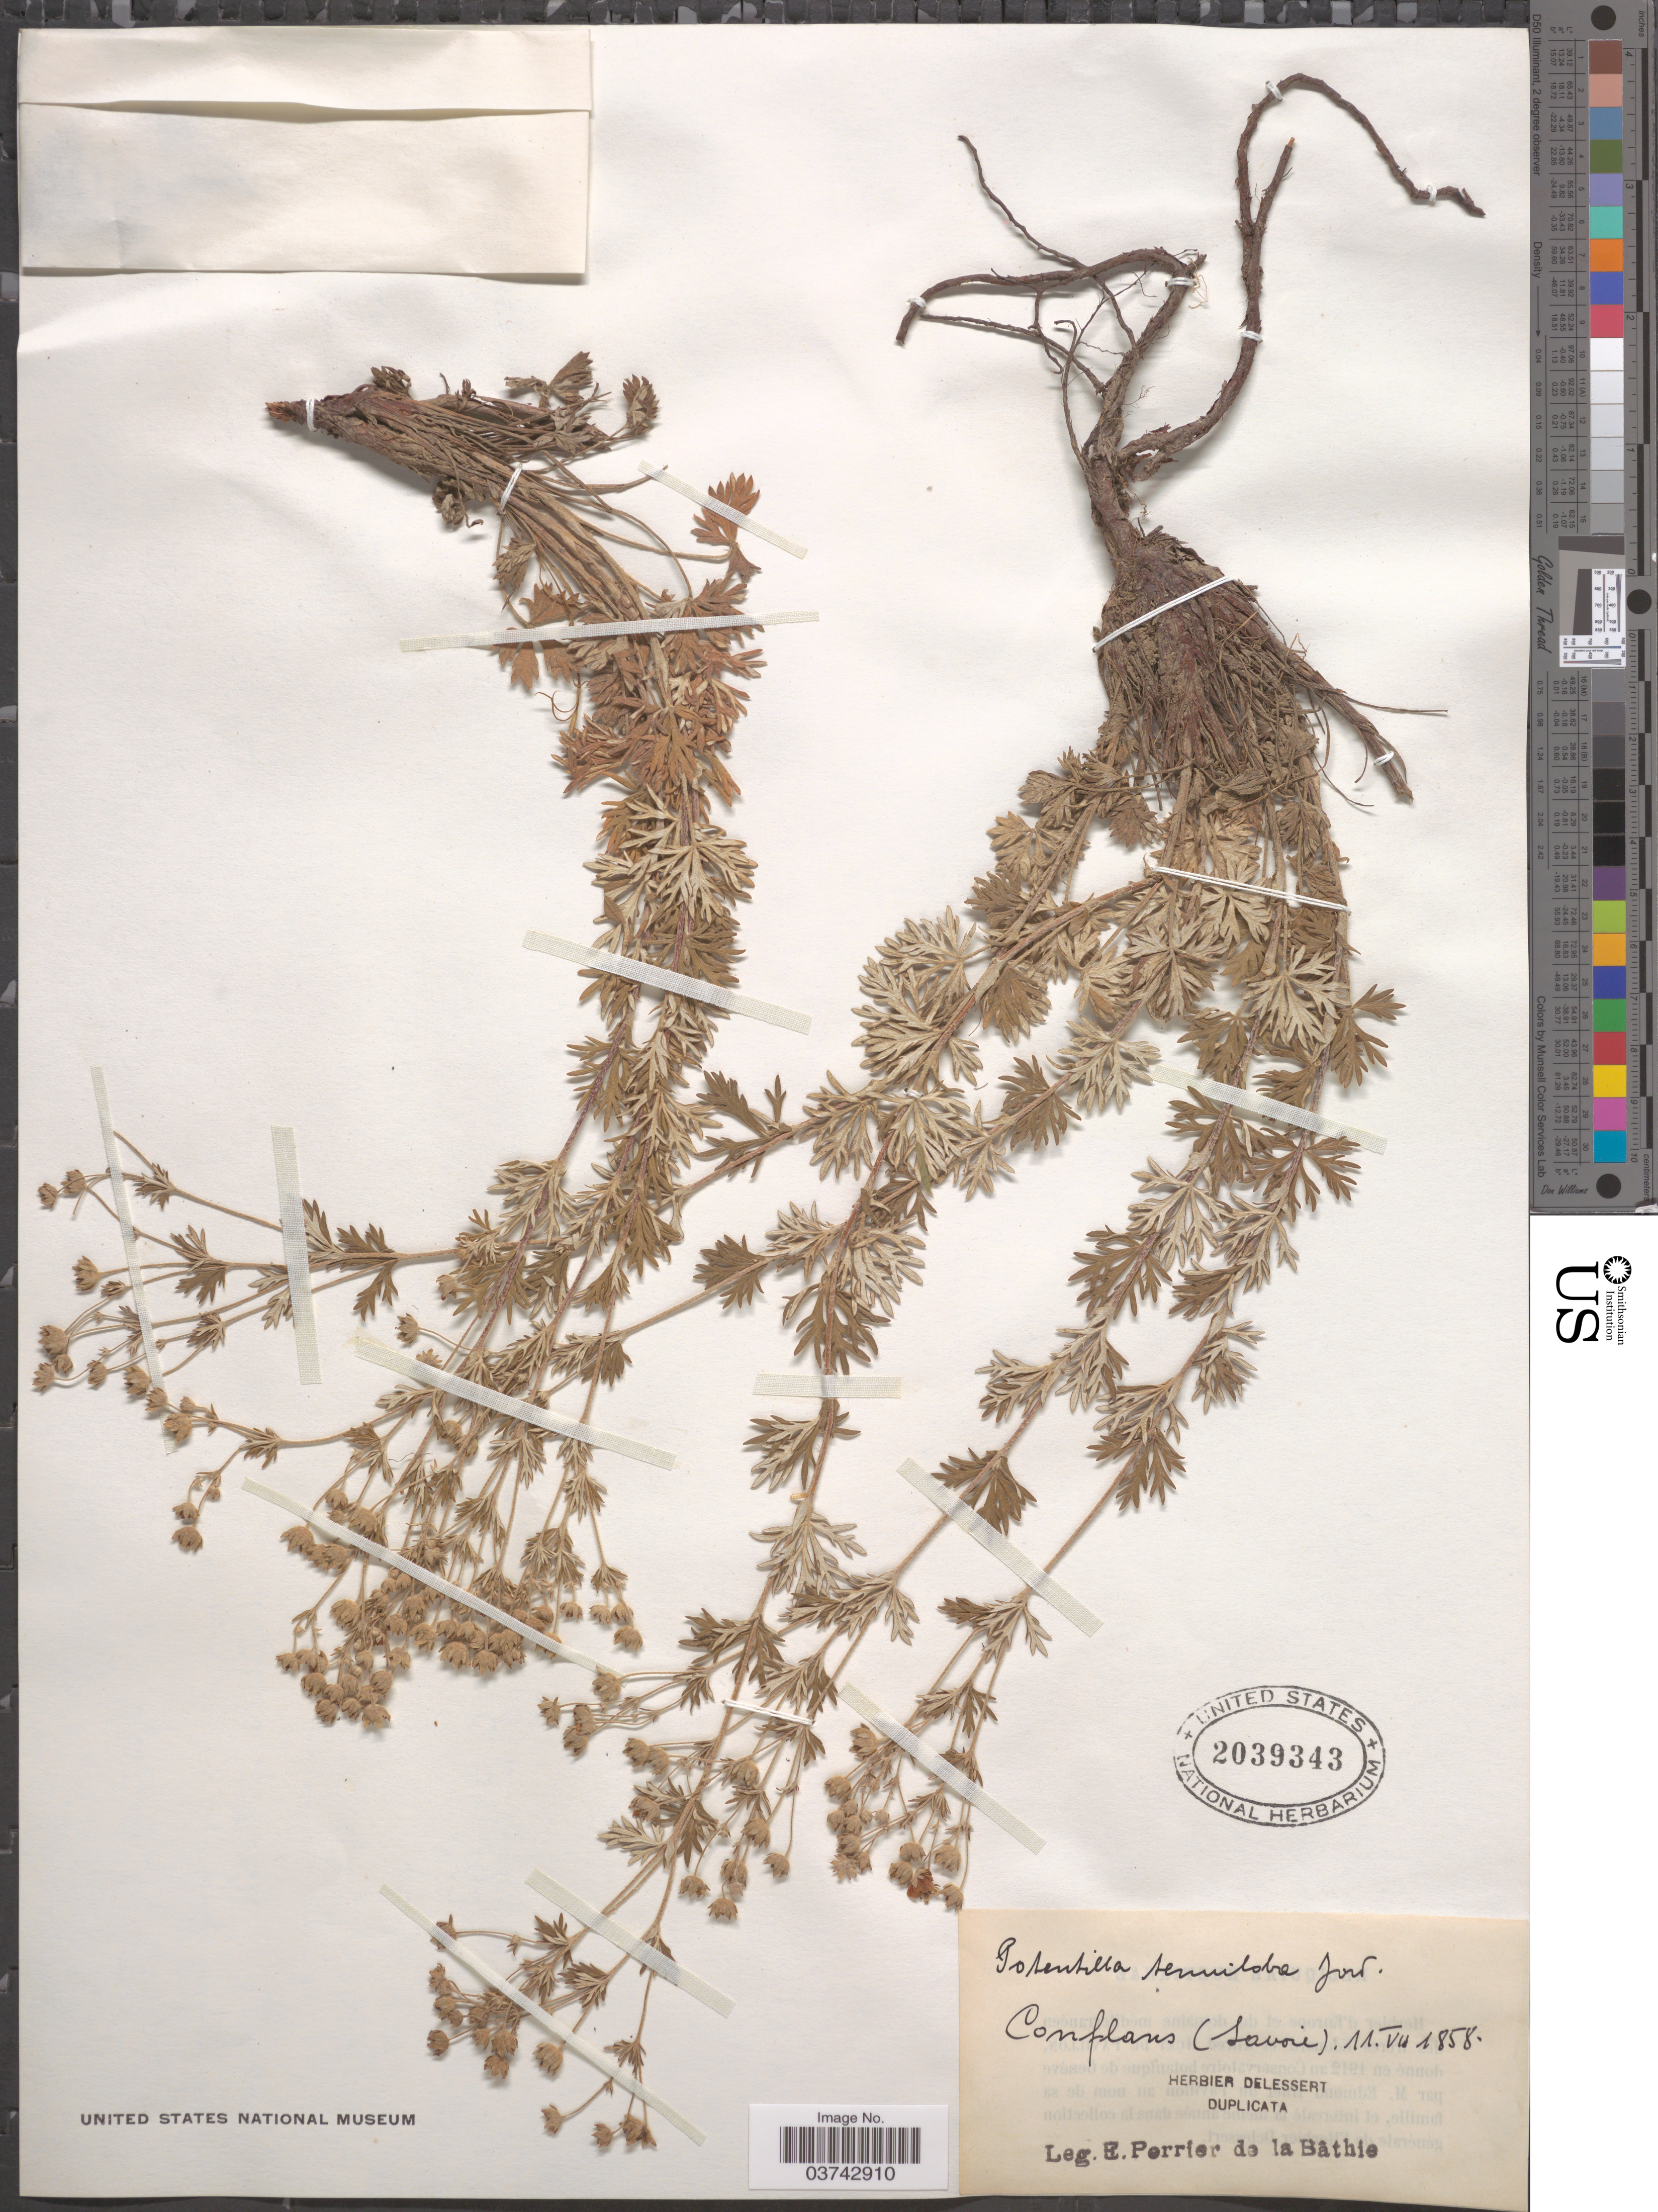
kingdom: Plantae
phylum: Tracheophyta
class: Magnoliopsida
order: Rosales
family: Rosaceae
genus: Potentilla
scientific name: Potentilla tenuiloba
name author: Jord.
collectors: E. Perrier de la Bâthie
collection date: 1858-07-11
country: France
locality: Conflans (Savoie).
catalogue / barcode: US 2039343